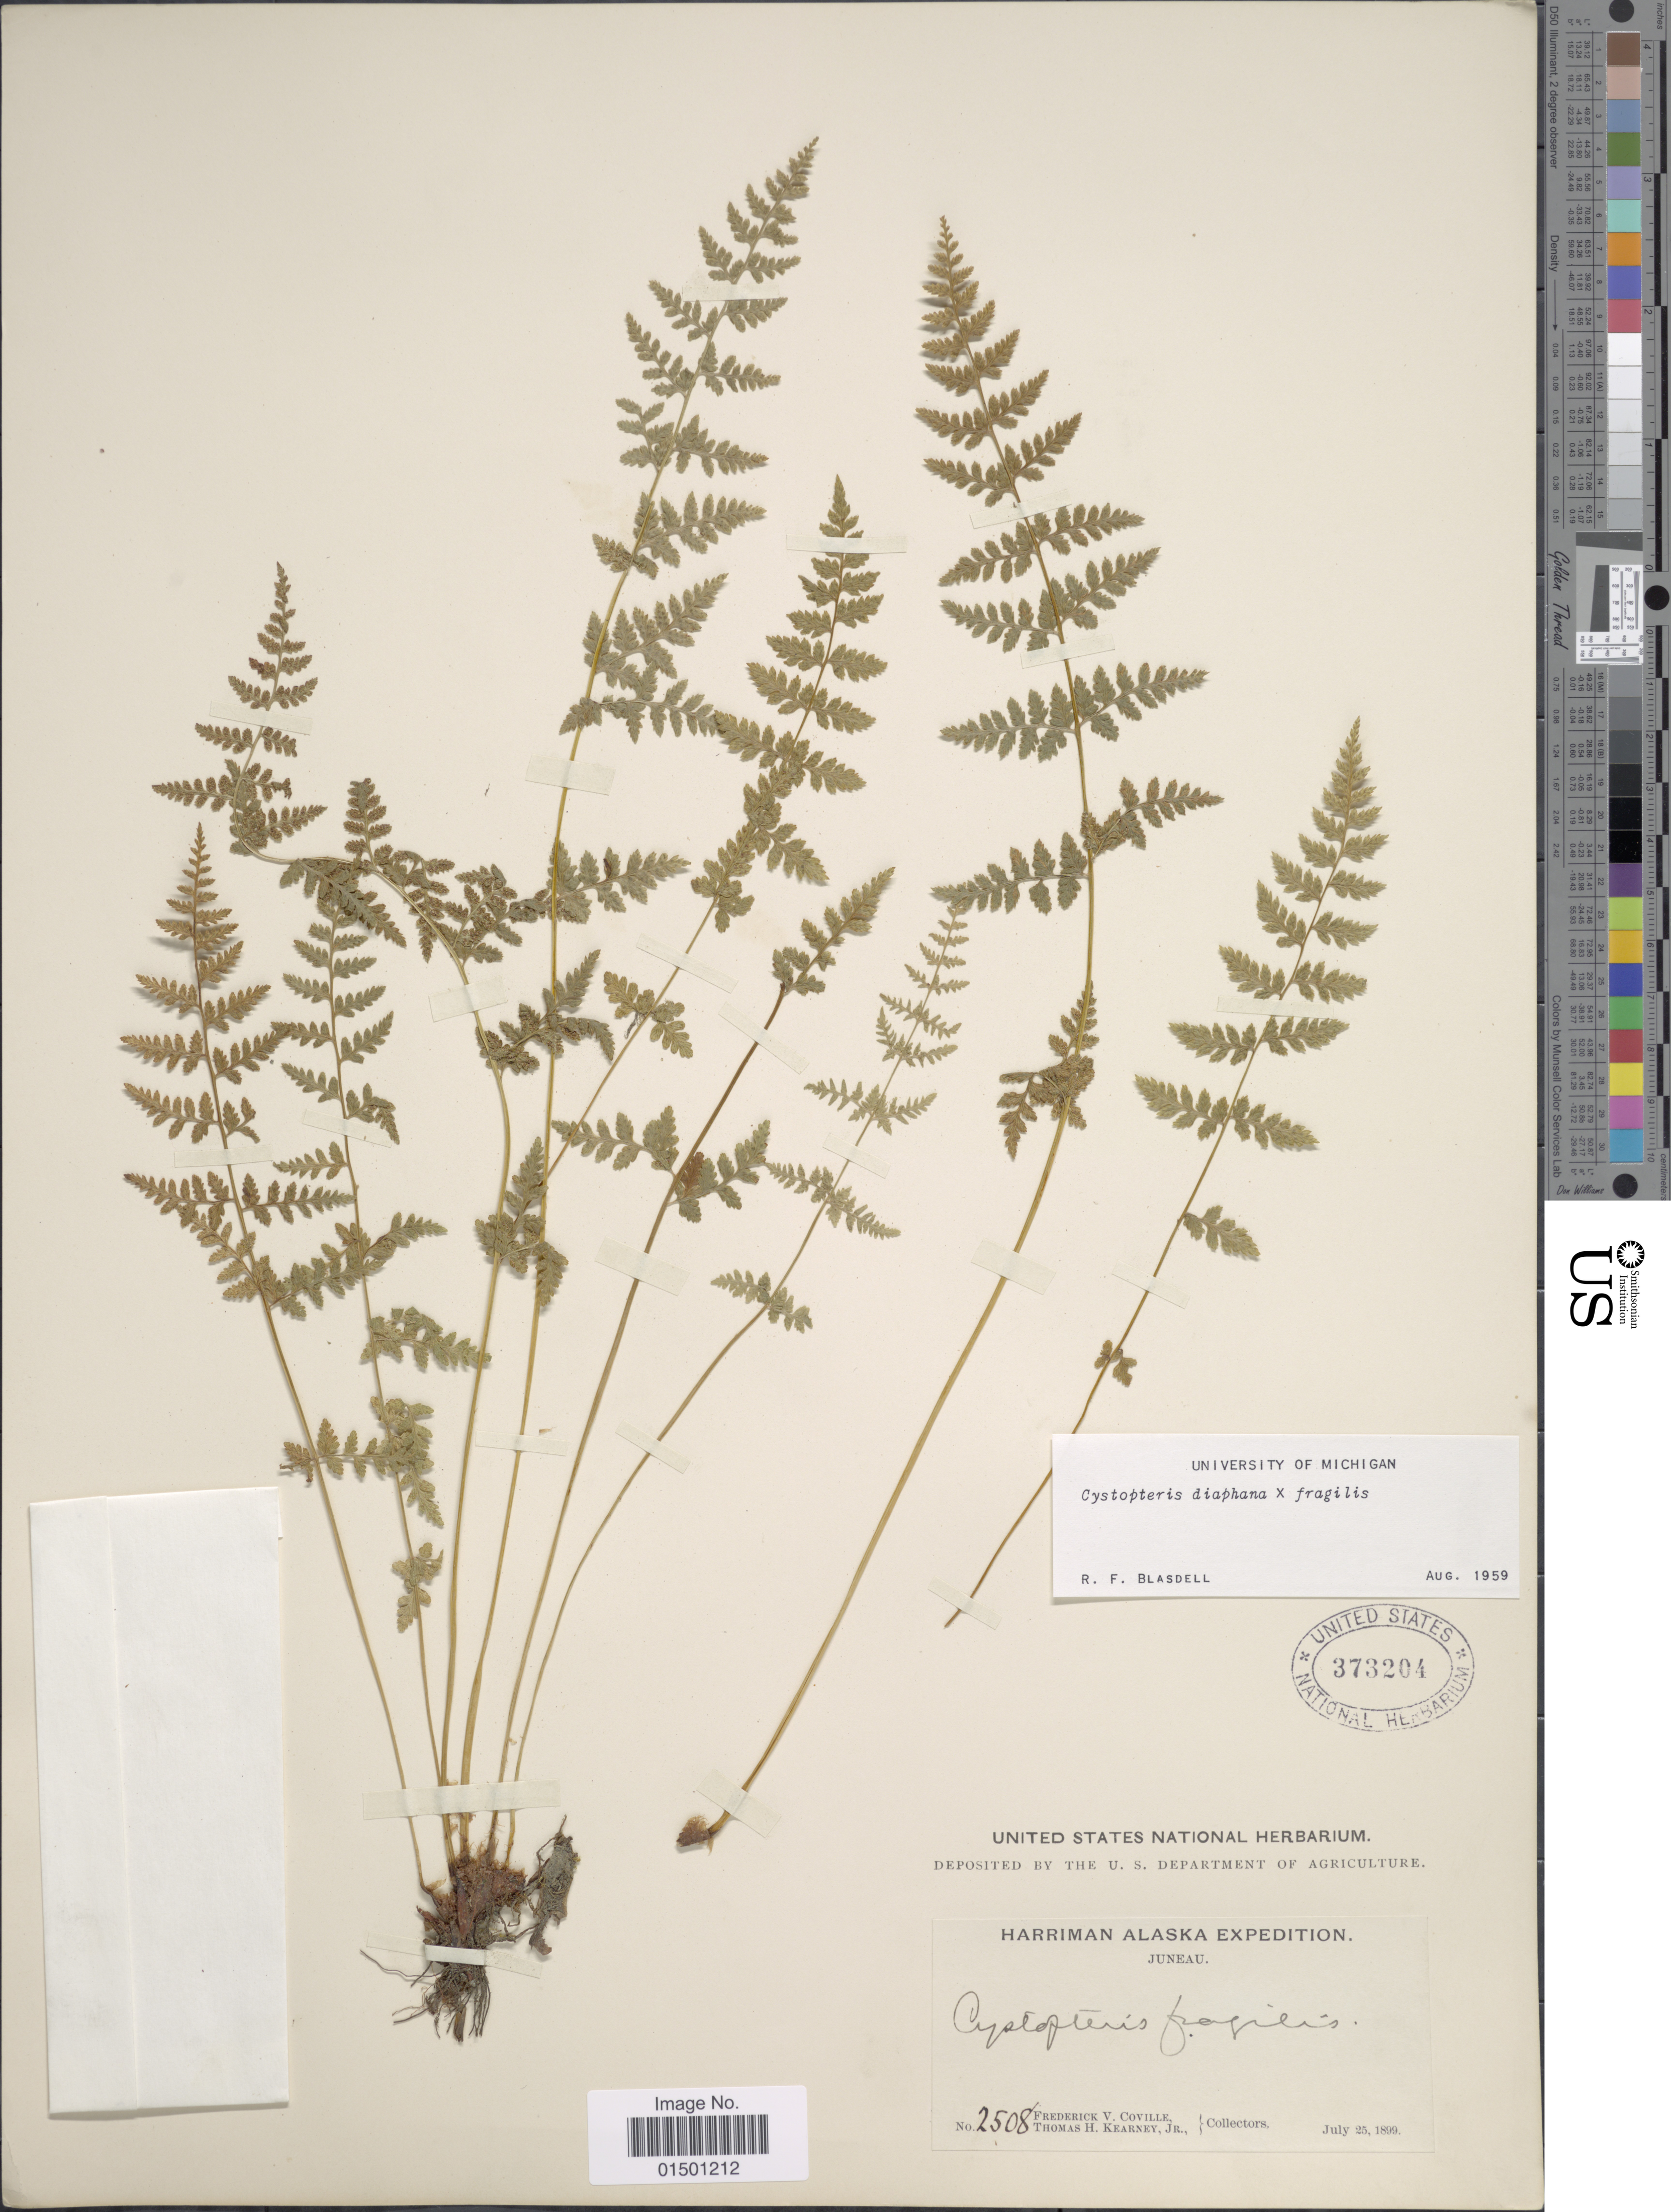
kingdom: Plantae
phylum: Tracheophyta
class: Polypodiopsida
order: Polypodiales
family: Cystopteridaceae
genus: Cystopteris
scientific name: Cystopteris diaphana x C. fragilis (L.) Bernh.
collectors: F. V. Coville & T. H. Kearney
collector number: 2508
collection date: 1899-07-25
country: United States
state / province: Alaska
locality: Juneau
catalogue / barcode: US 373204